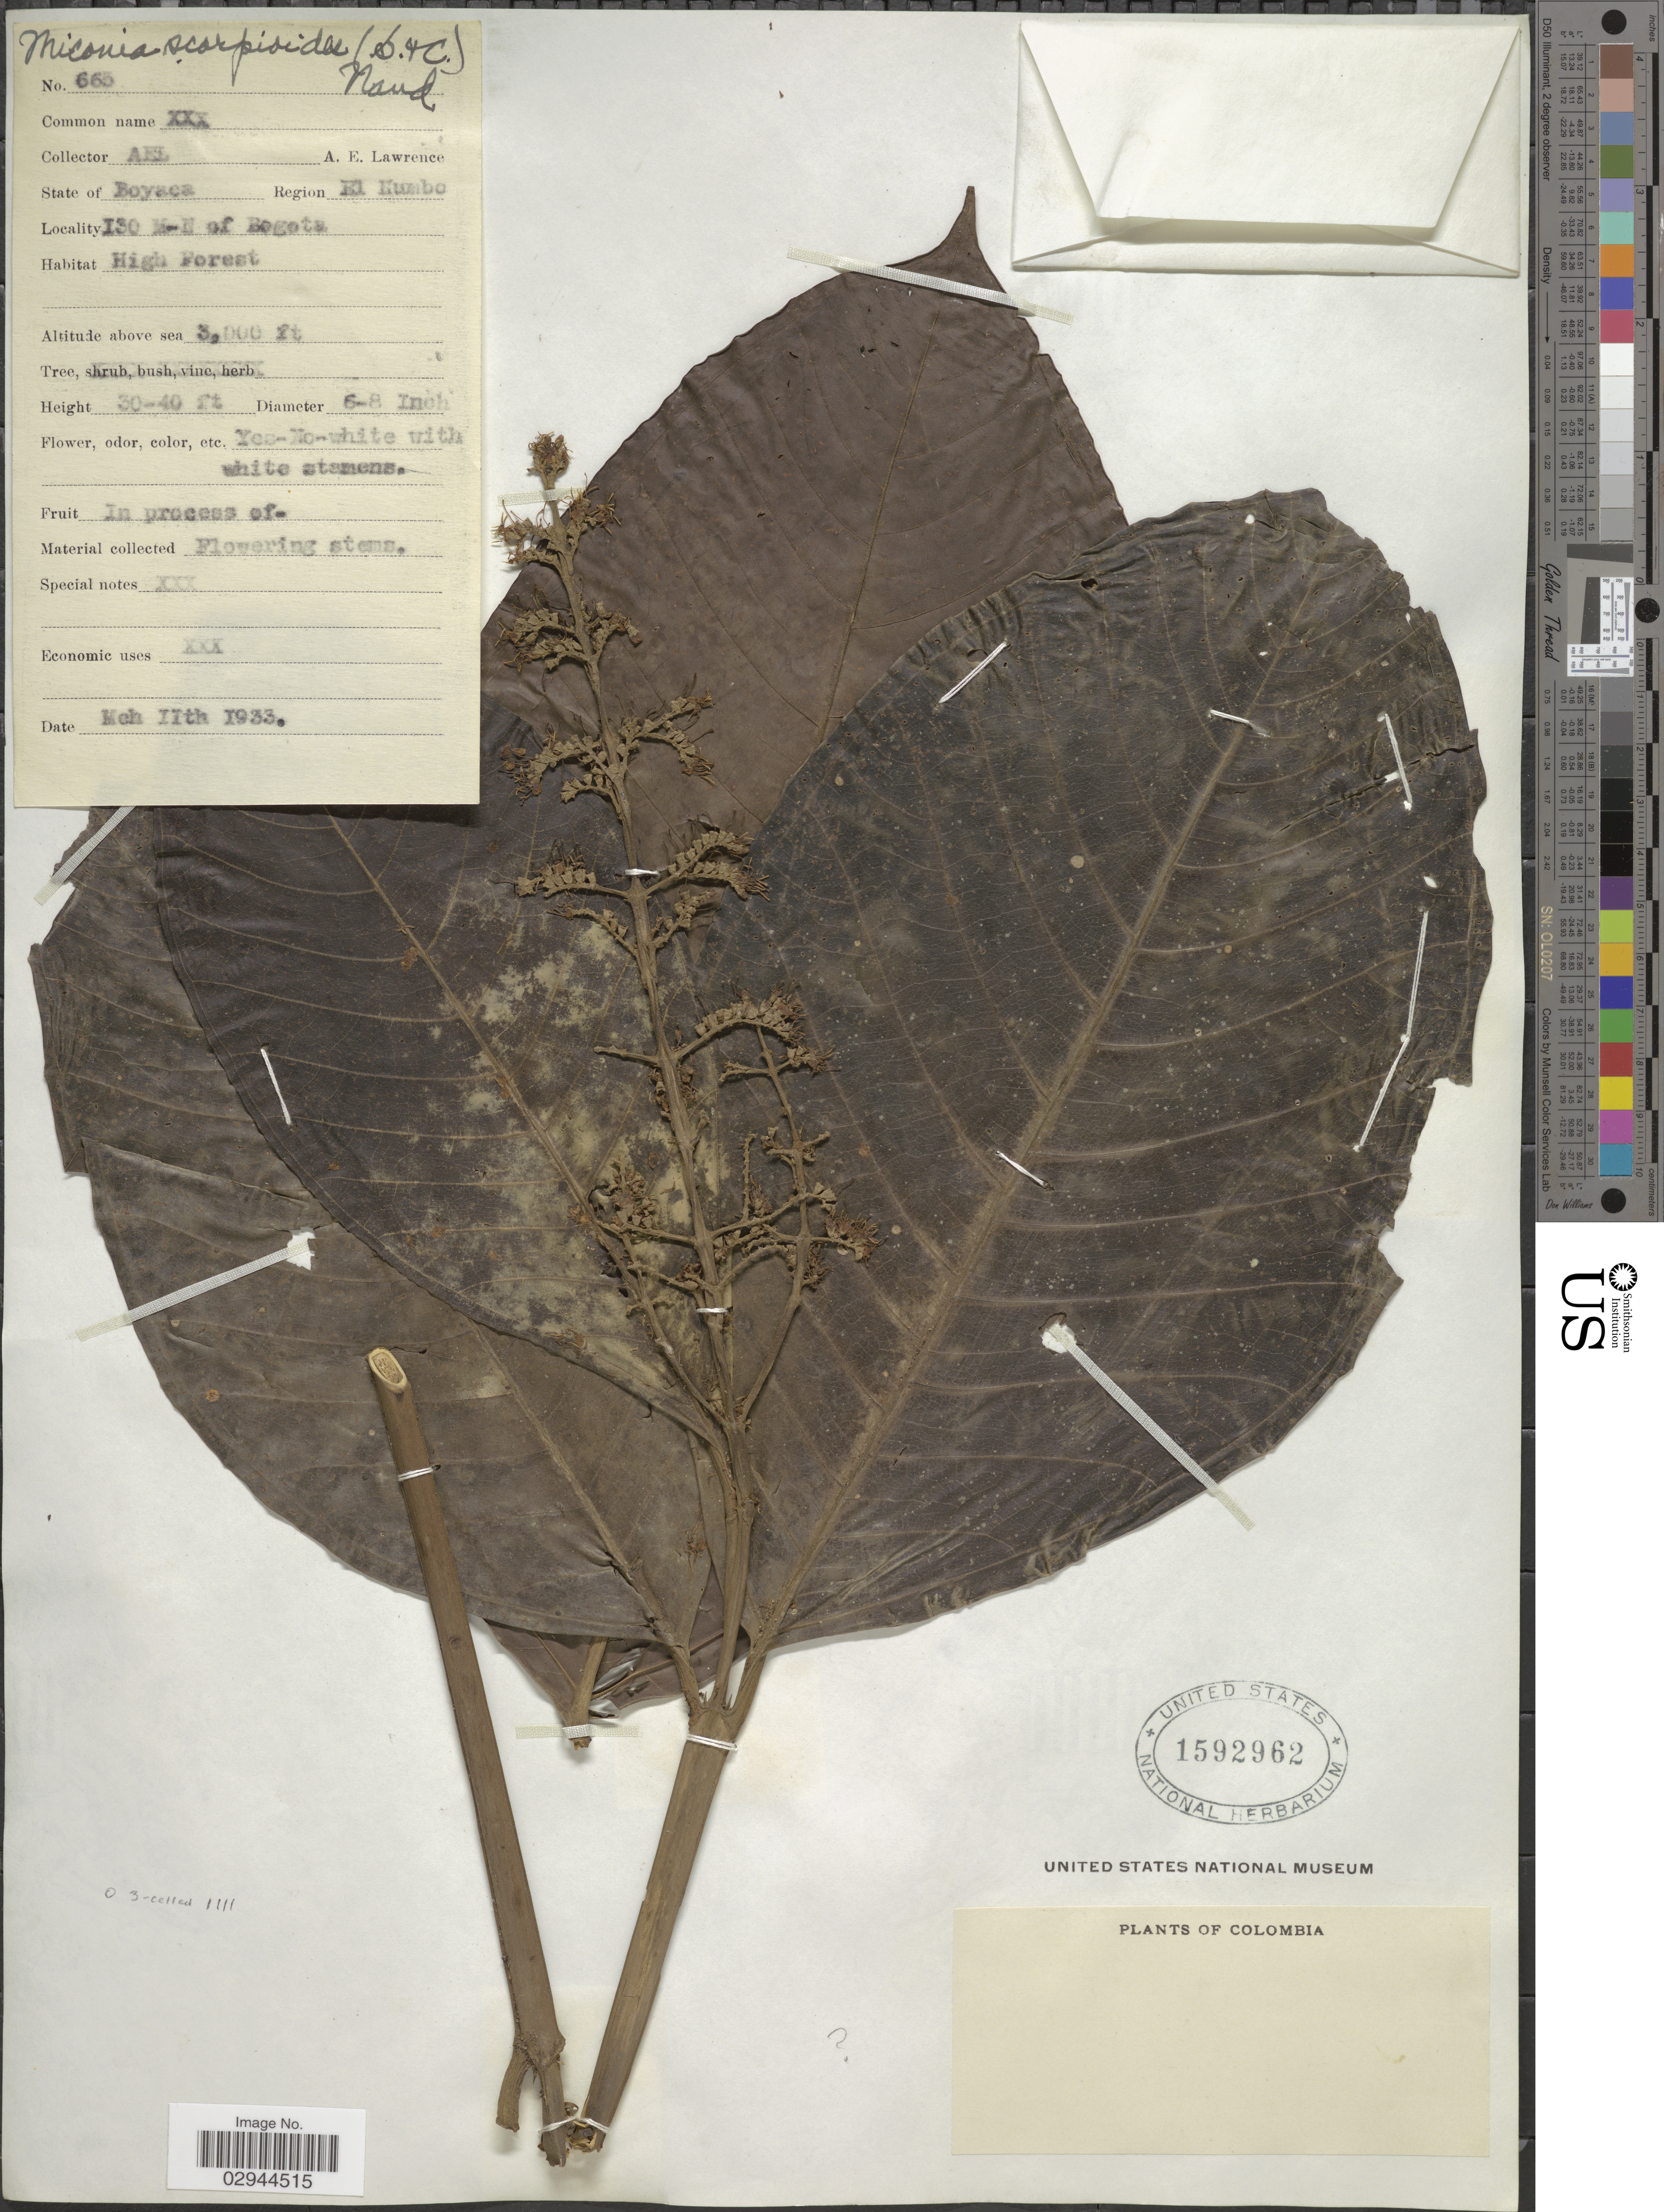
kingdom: Plantae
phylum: Tracheophyta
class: Magnoliopsida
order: Myrtales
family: Melastomataceae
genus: Miconia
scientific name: Miconia trinervia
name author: (Sw.) D. Don ex Loudon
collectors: A. Lawrence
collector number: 665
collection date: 1933-03-11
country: Colombia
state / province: Boyacá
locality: Region El Humbo, 130 m N of Bogota.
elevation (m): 914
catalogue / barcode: US 1592962